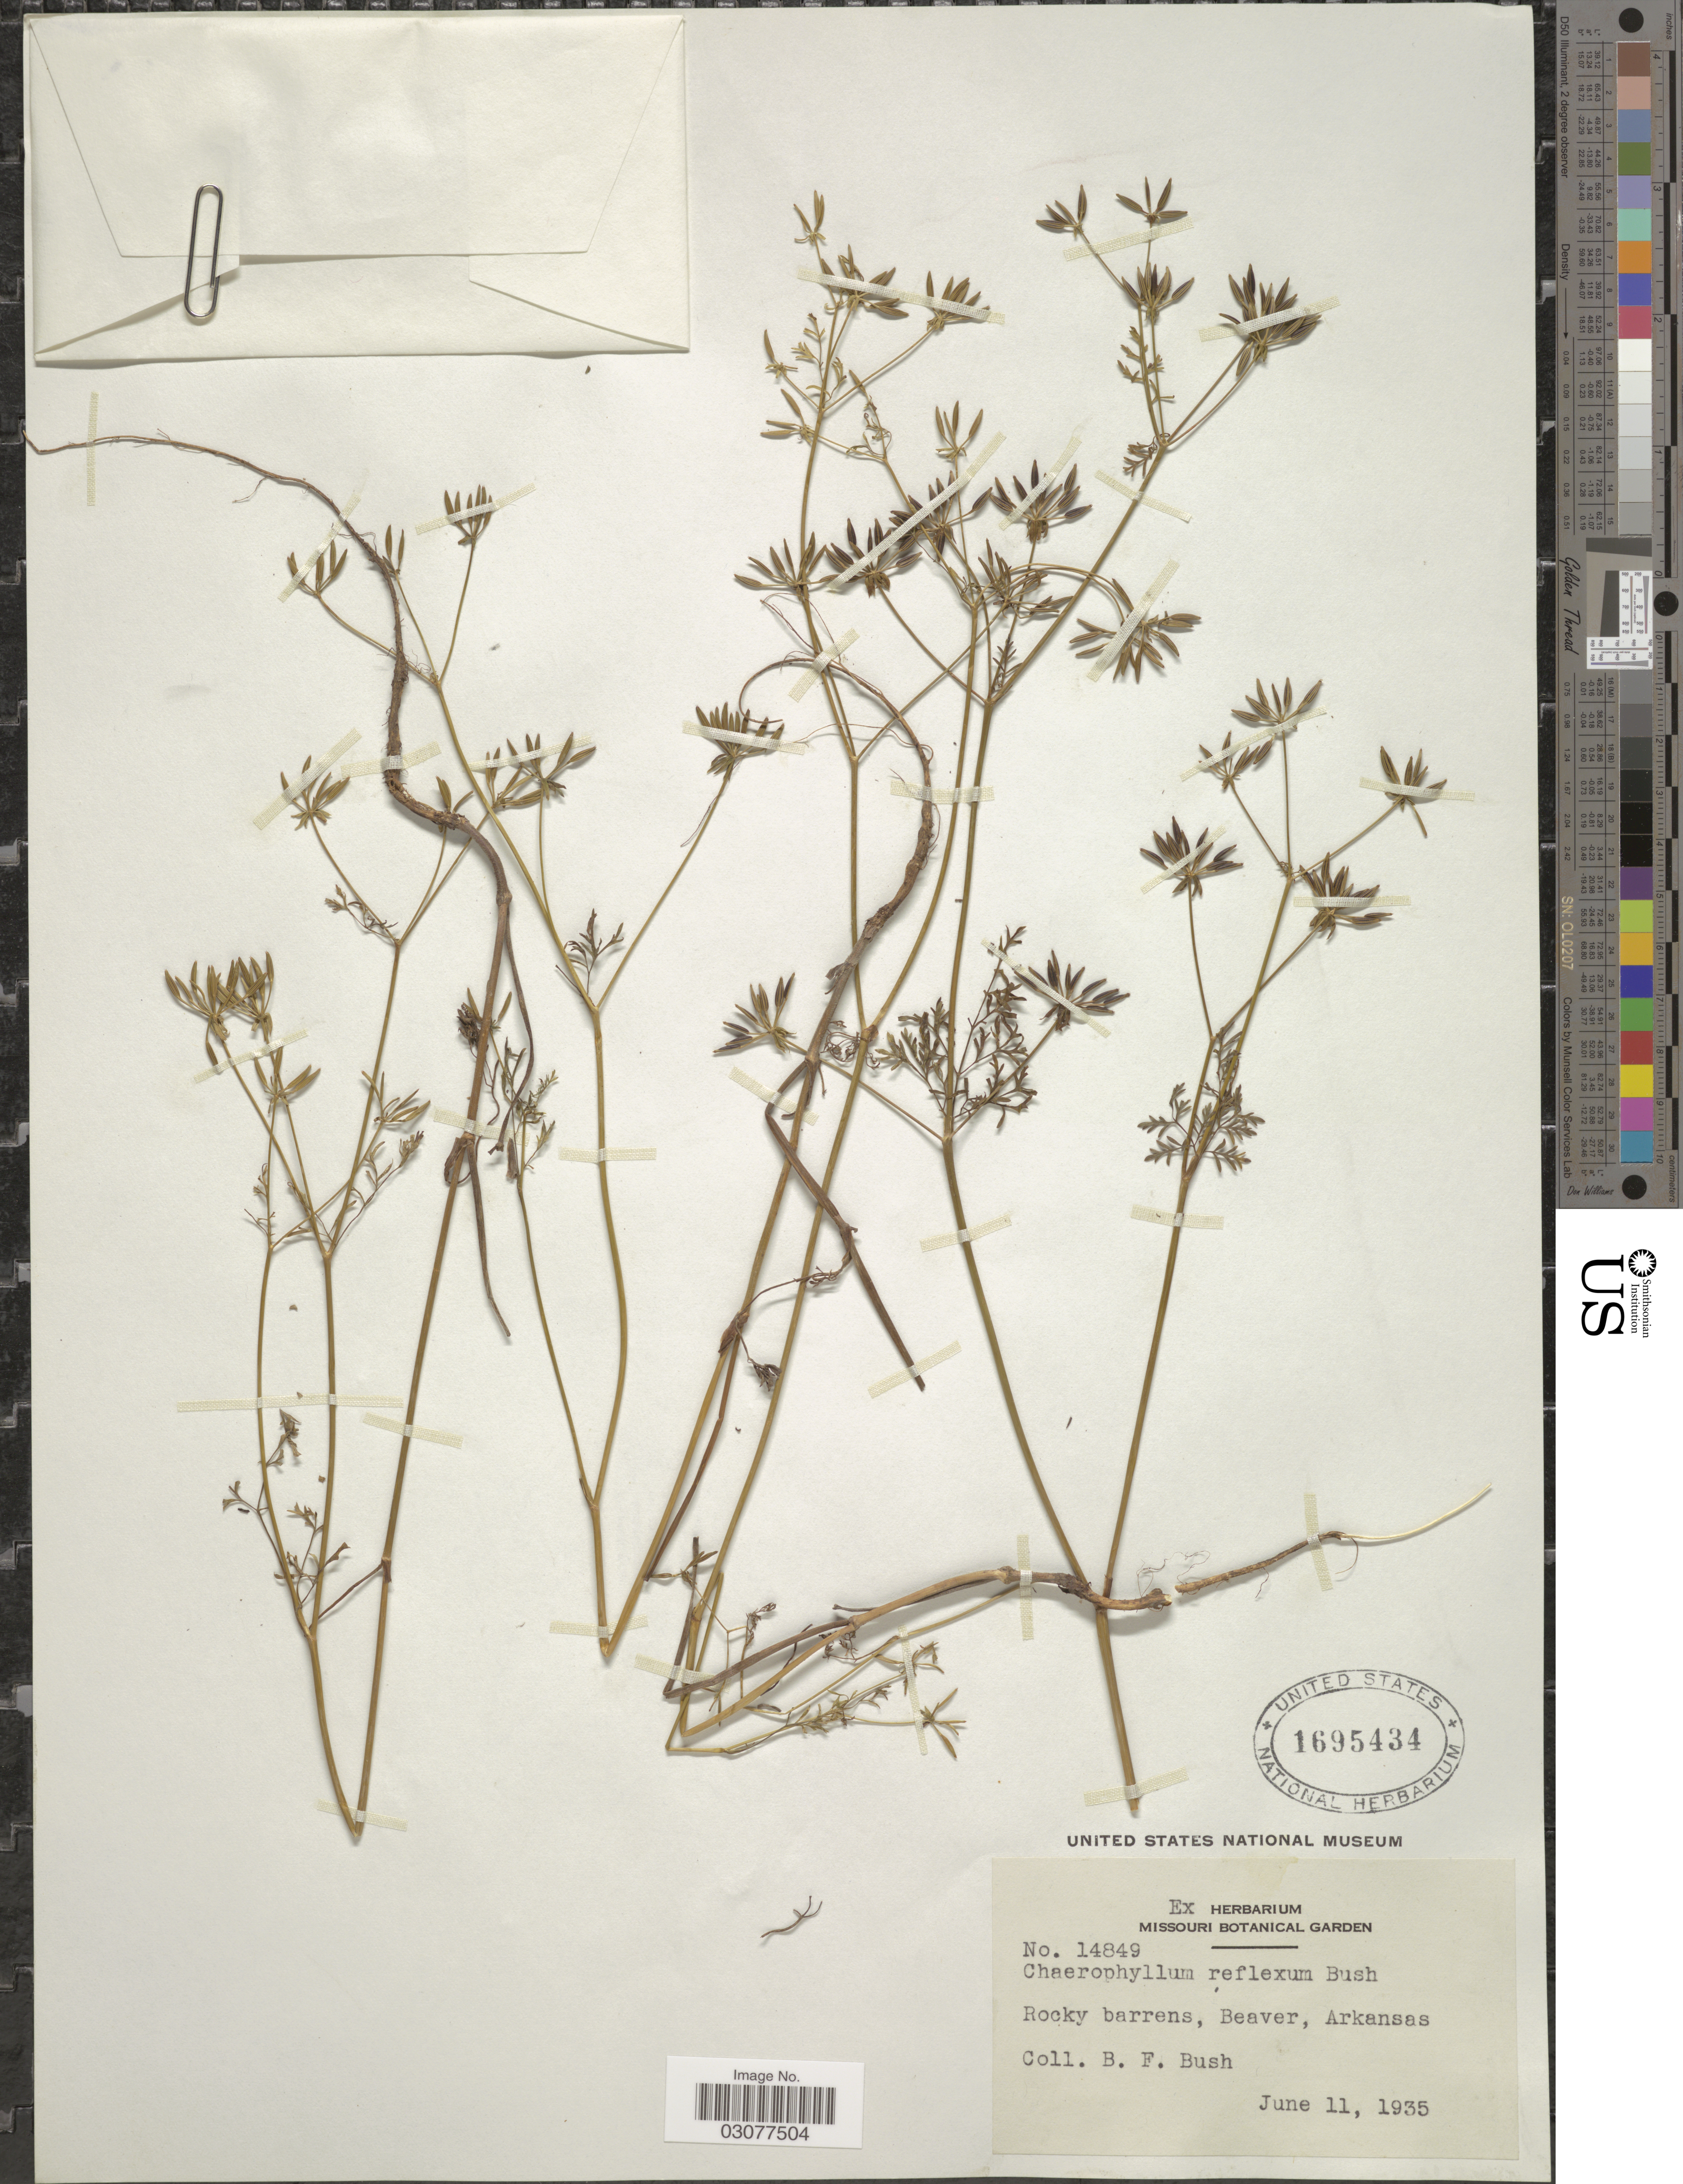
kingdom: Plantae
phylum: Tracheophyta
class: Magnoliopsida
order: Apiales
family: Apiaceae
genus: Chaerophyllum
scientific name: Chaerophyllum reflexum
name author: Bush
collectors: B. F. Bush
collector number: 14849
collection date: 1935-06-11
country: United States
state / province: Arkansas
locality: Rocky barrens, Beaver.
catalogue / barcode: US 1695434